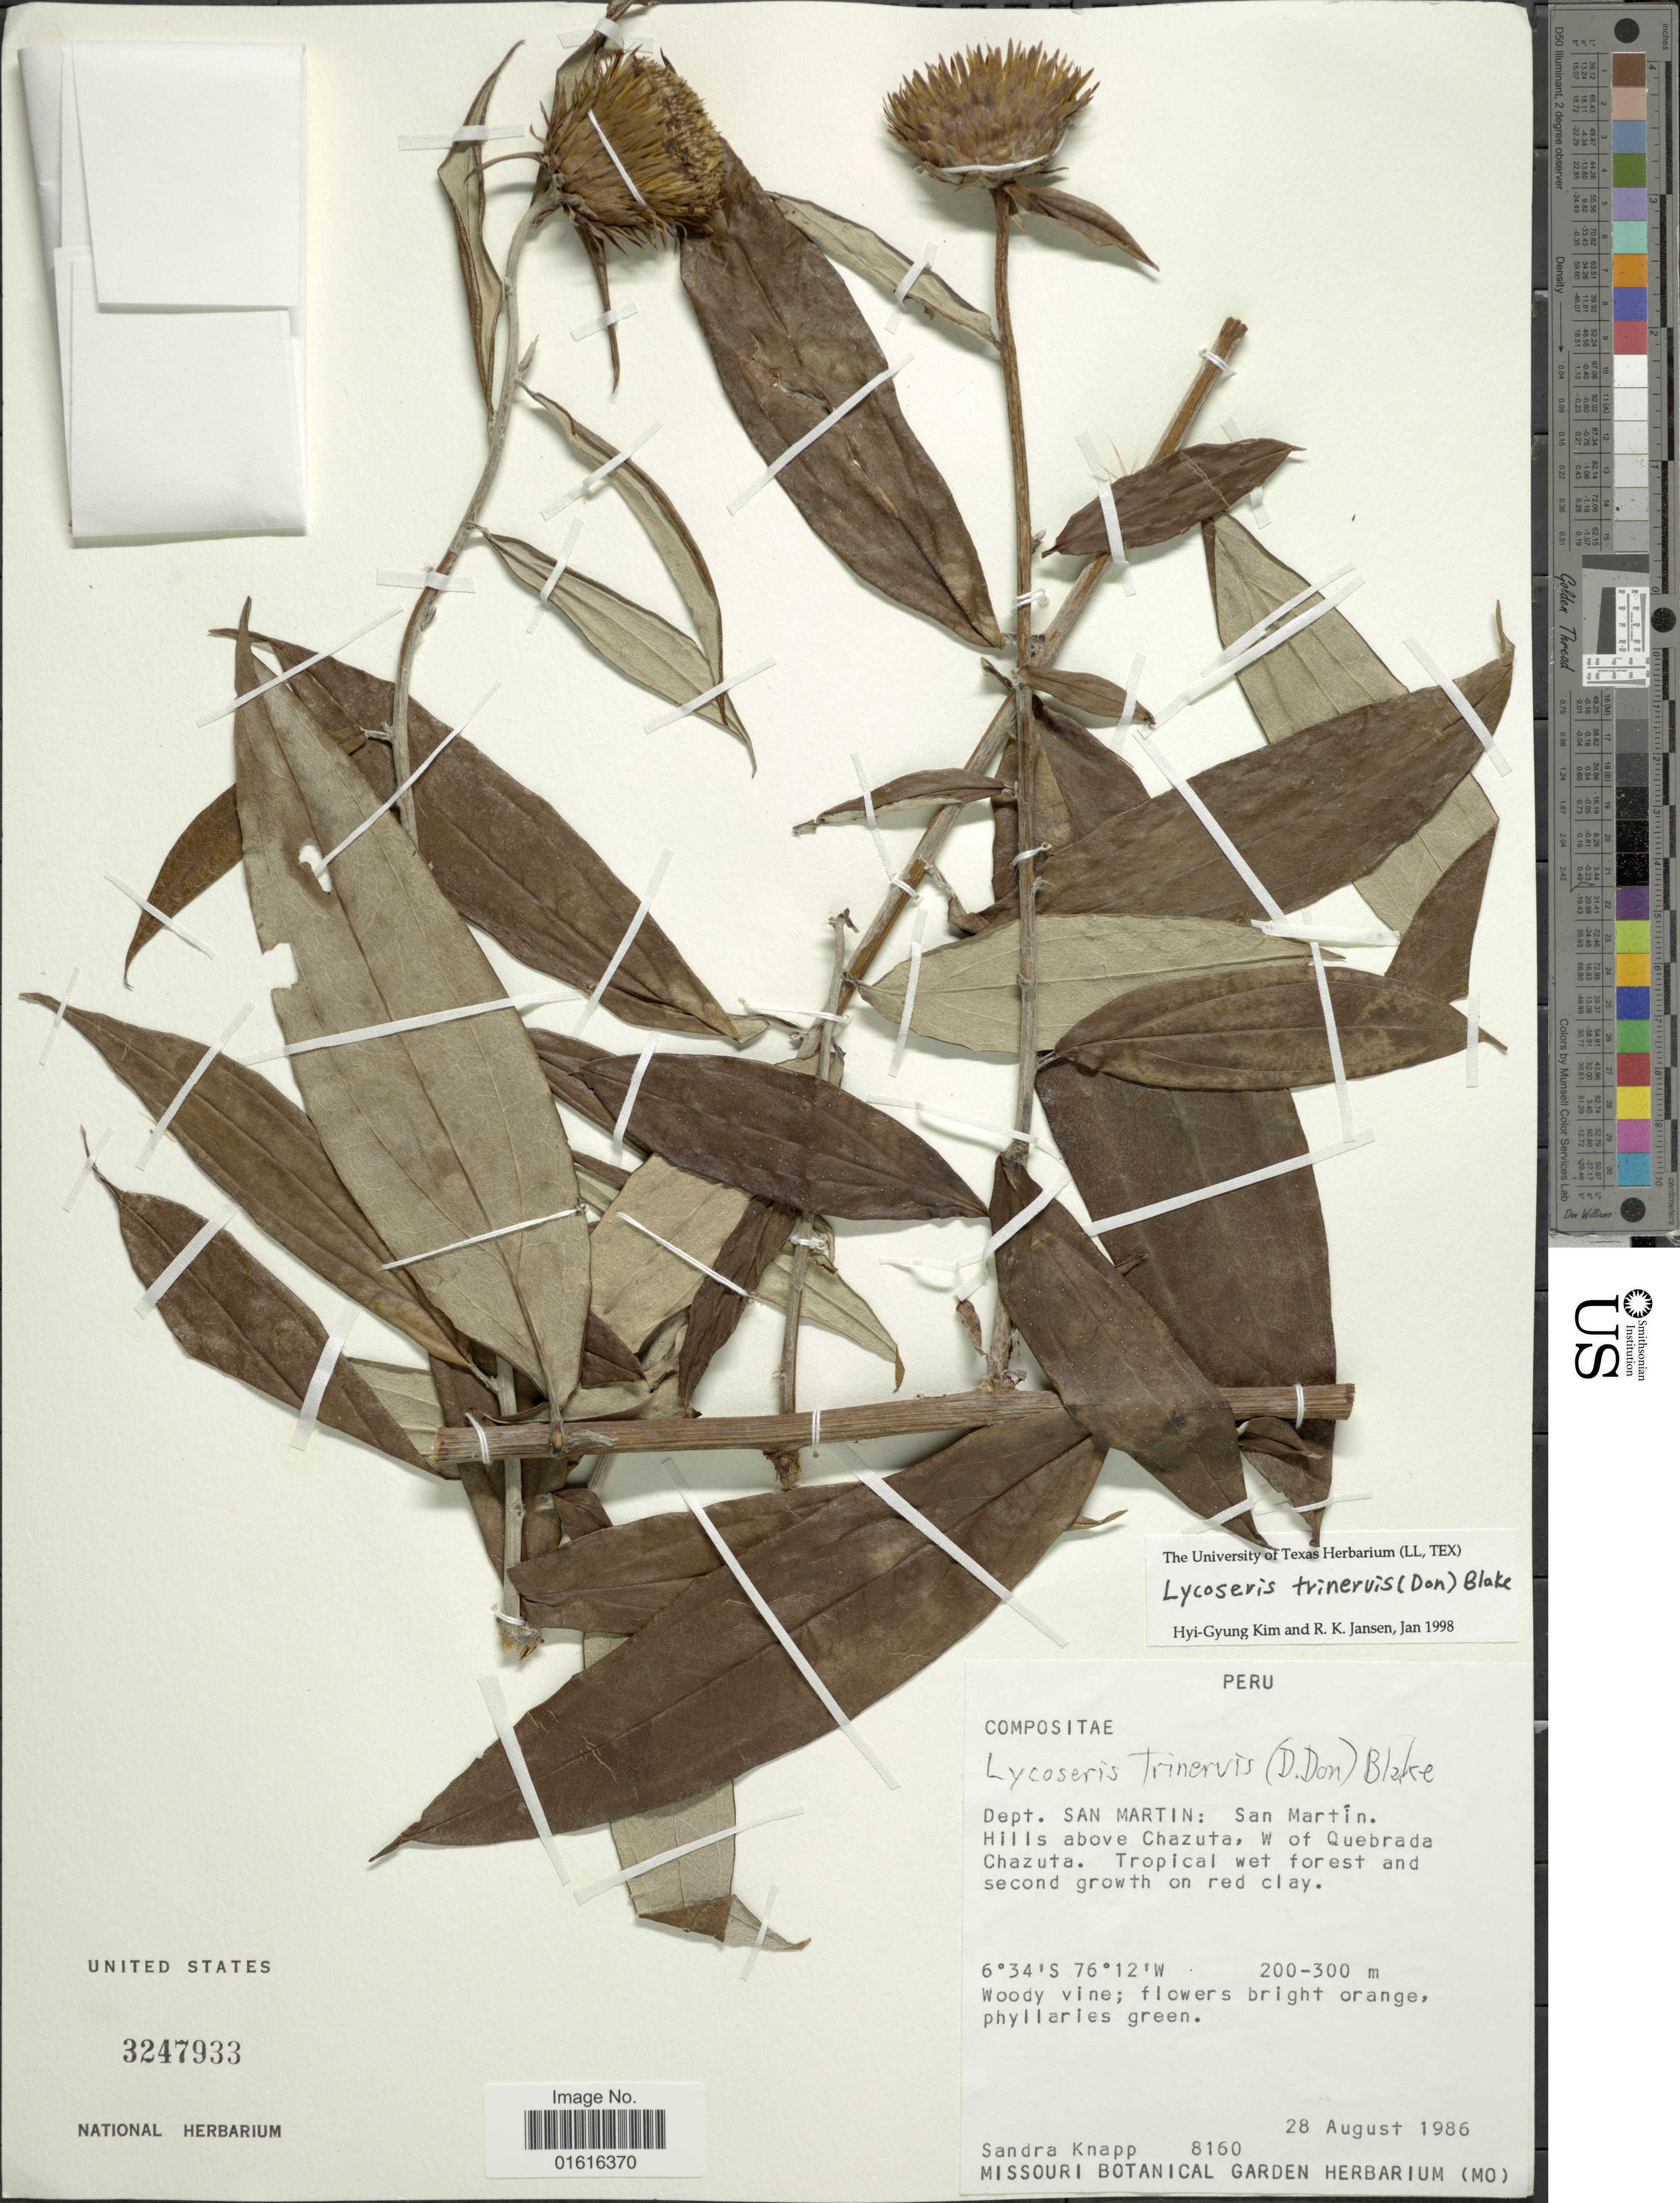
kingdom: Plantae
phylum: Tracheophyta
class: Magnoliopsida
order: Asterales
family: Asteraceae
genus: Lycoseris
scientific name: Lycoseris trinervis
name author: (D. Don) S.F. Blake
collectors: S. Knapp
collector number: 8160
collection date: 1986-08-28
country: Peru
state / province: San Martín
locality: San Martin. Hills above Chazuta, W of Quebrada Chazuta. Tropical wet forest and second growth on red clay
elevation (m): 200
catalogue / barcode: US 3247933